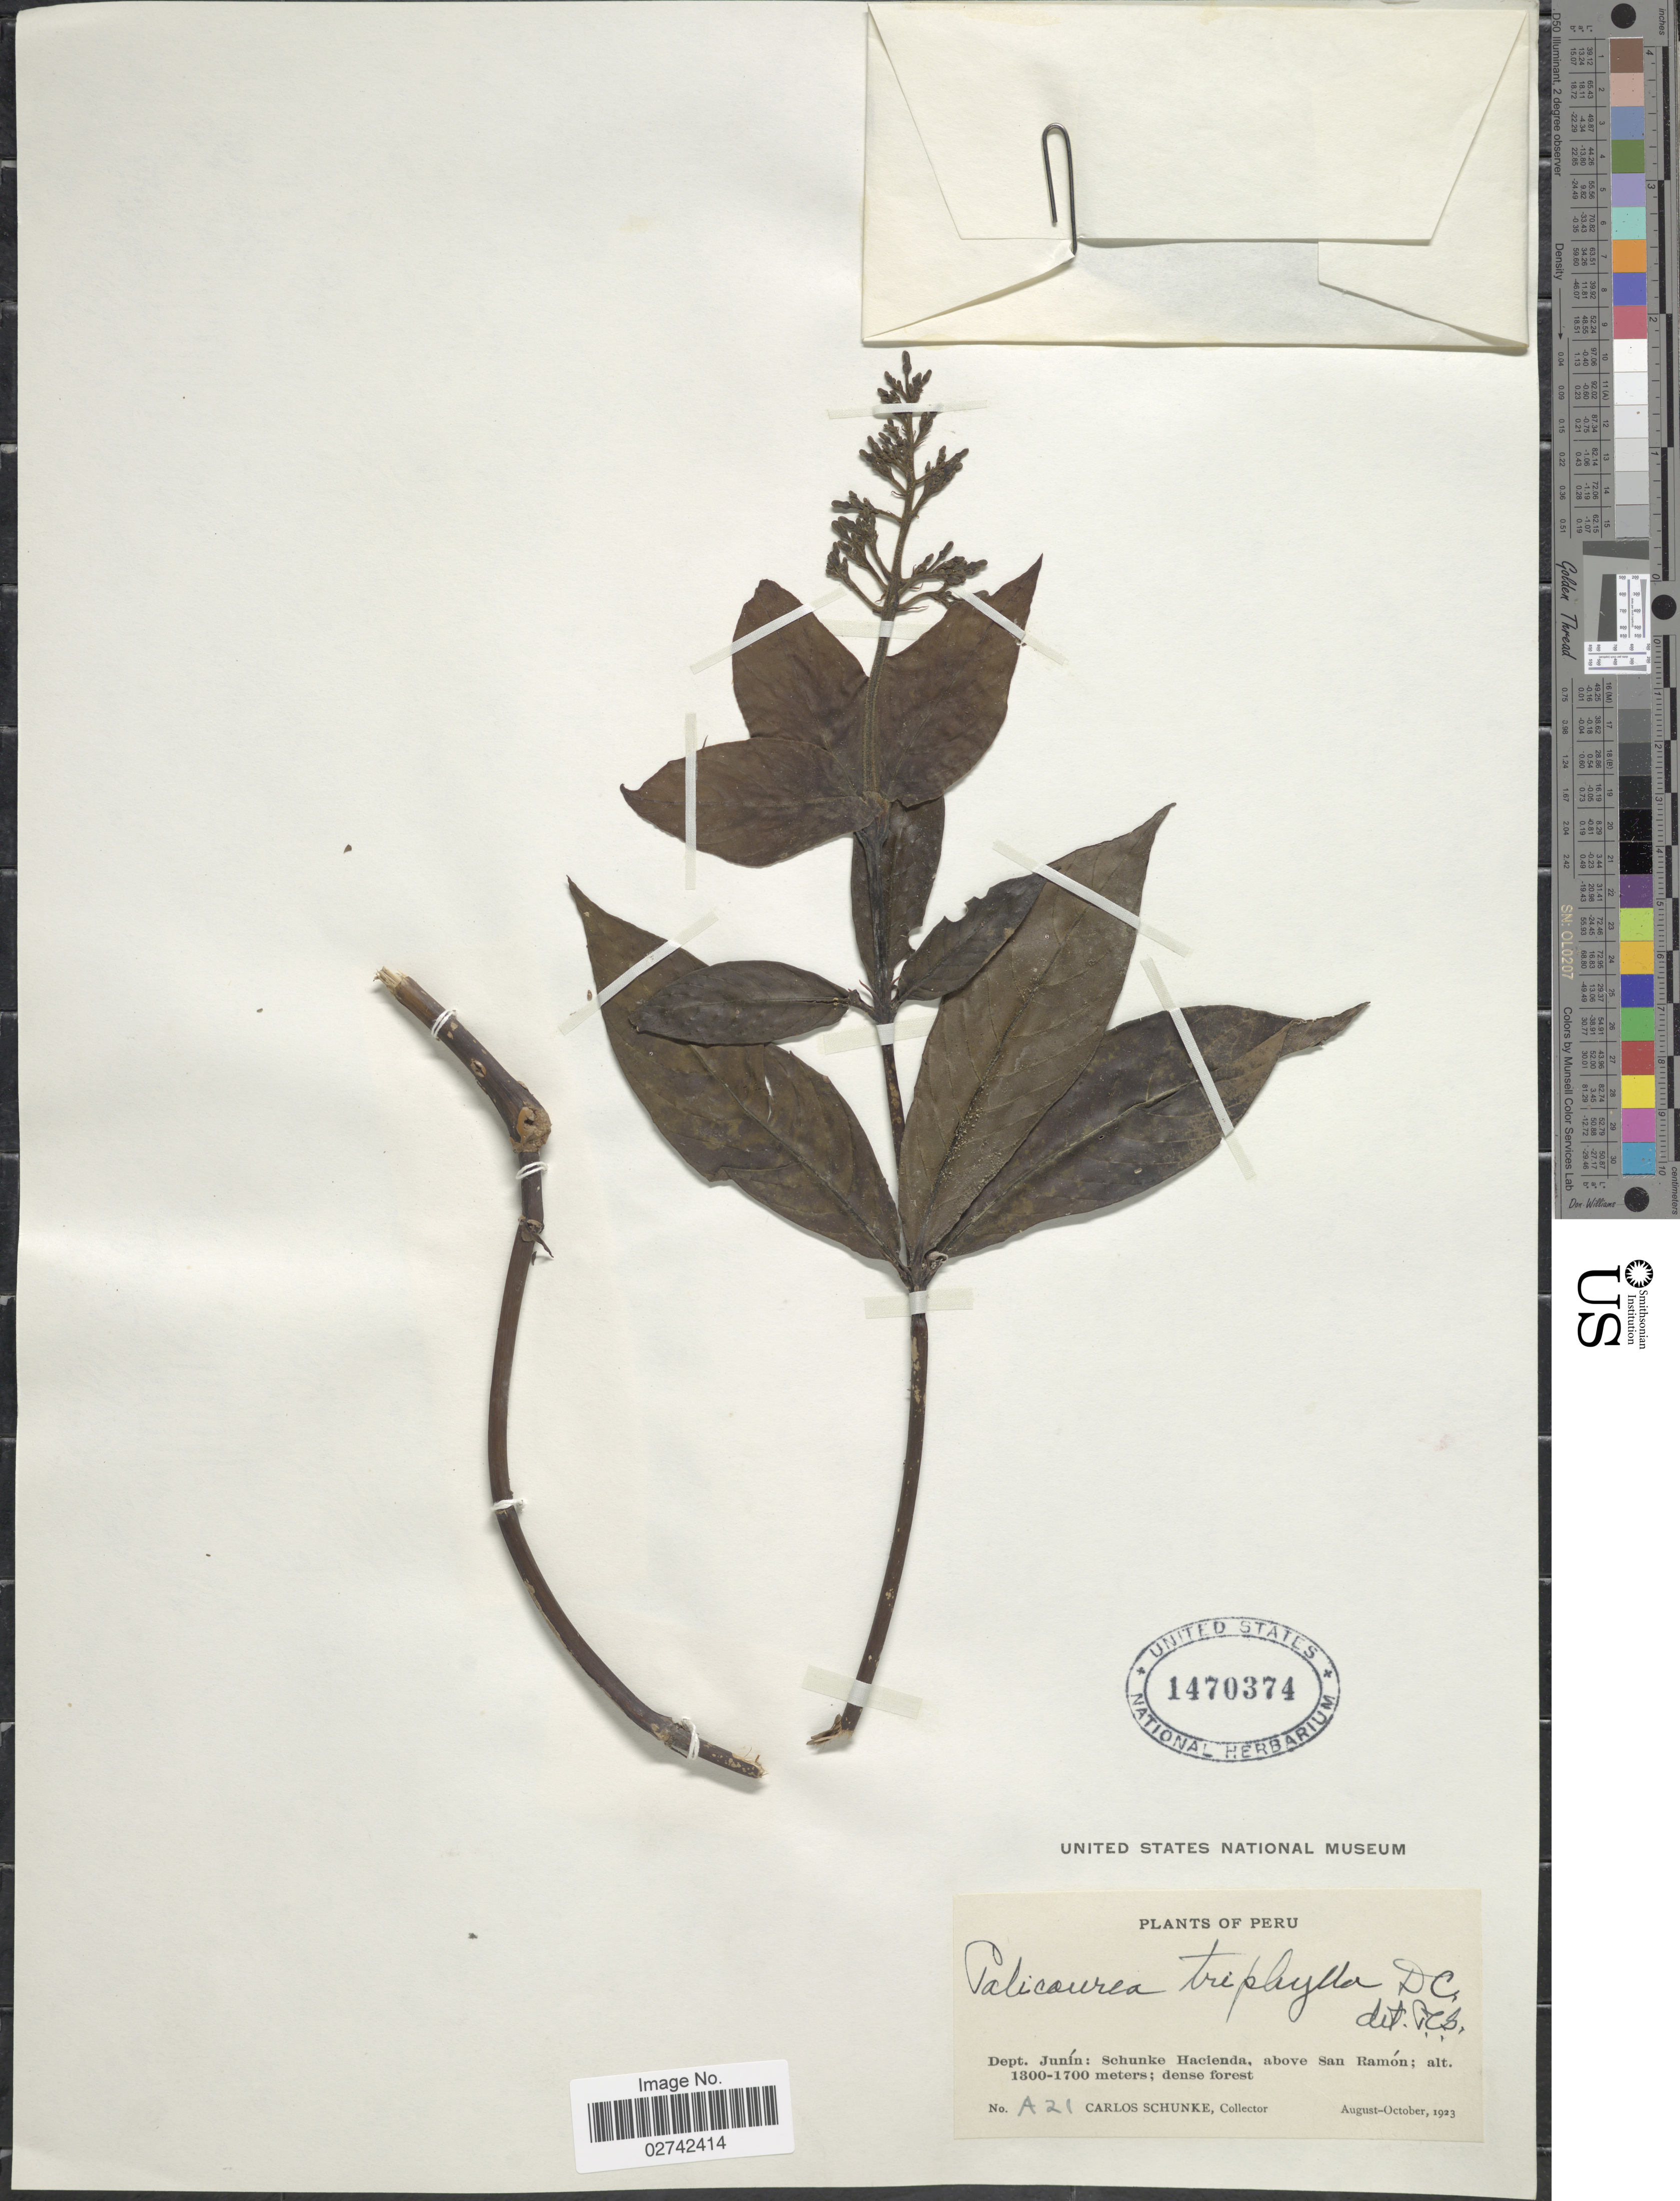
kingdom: Plantae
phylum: Tracheophyta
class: Magnoliopsida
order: Gentianales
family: Rubiaceae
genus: Palicourea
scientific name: Palicourea triphylla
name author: DC.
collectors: C. Schunke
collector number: A 21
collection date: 1923-08/1923-10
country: Peru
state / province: Junín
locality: Schunke Hacienda, above San Ramon.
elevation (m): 1300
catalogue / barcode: US 1470374